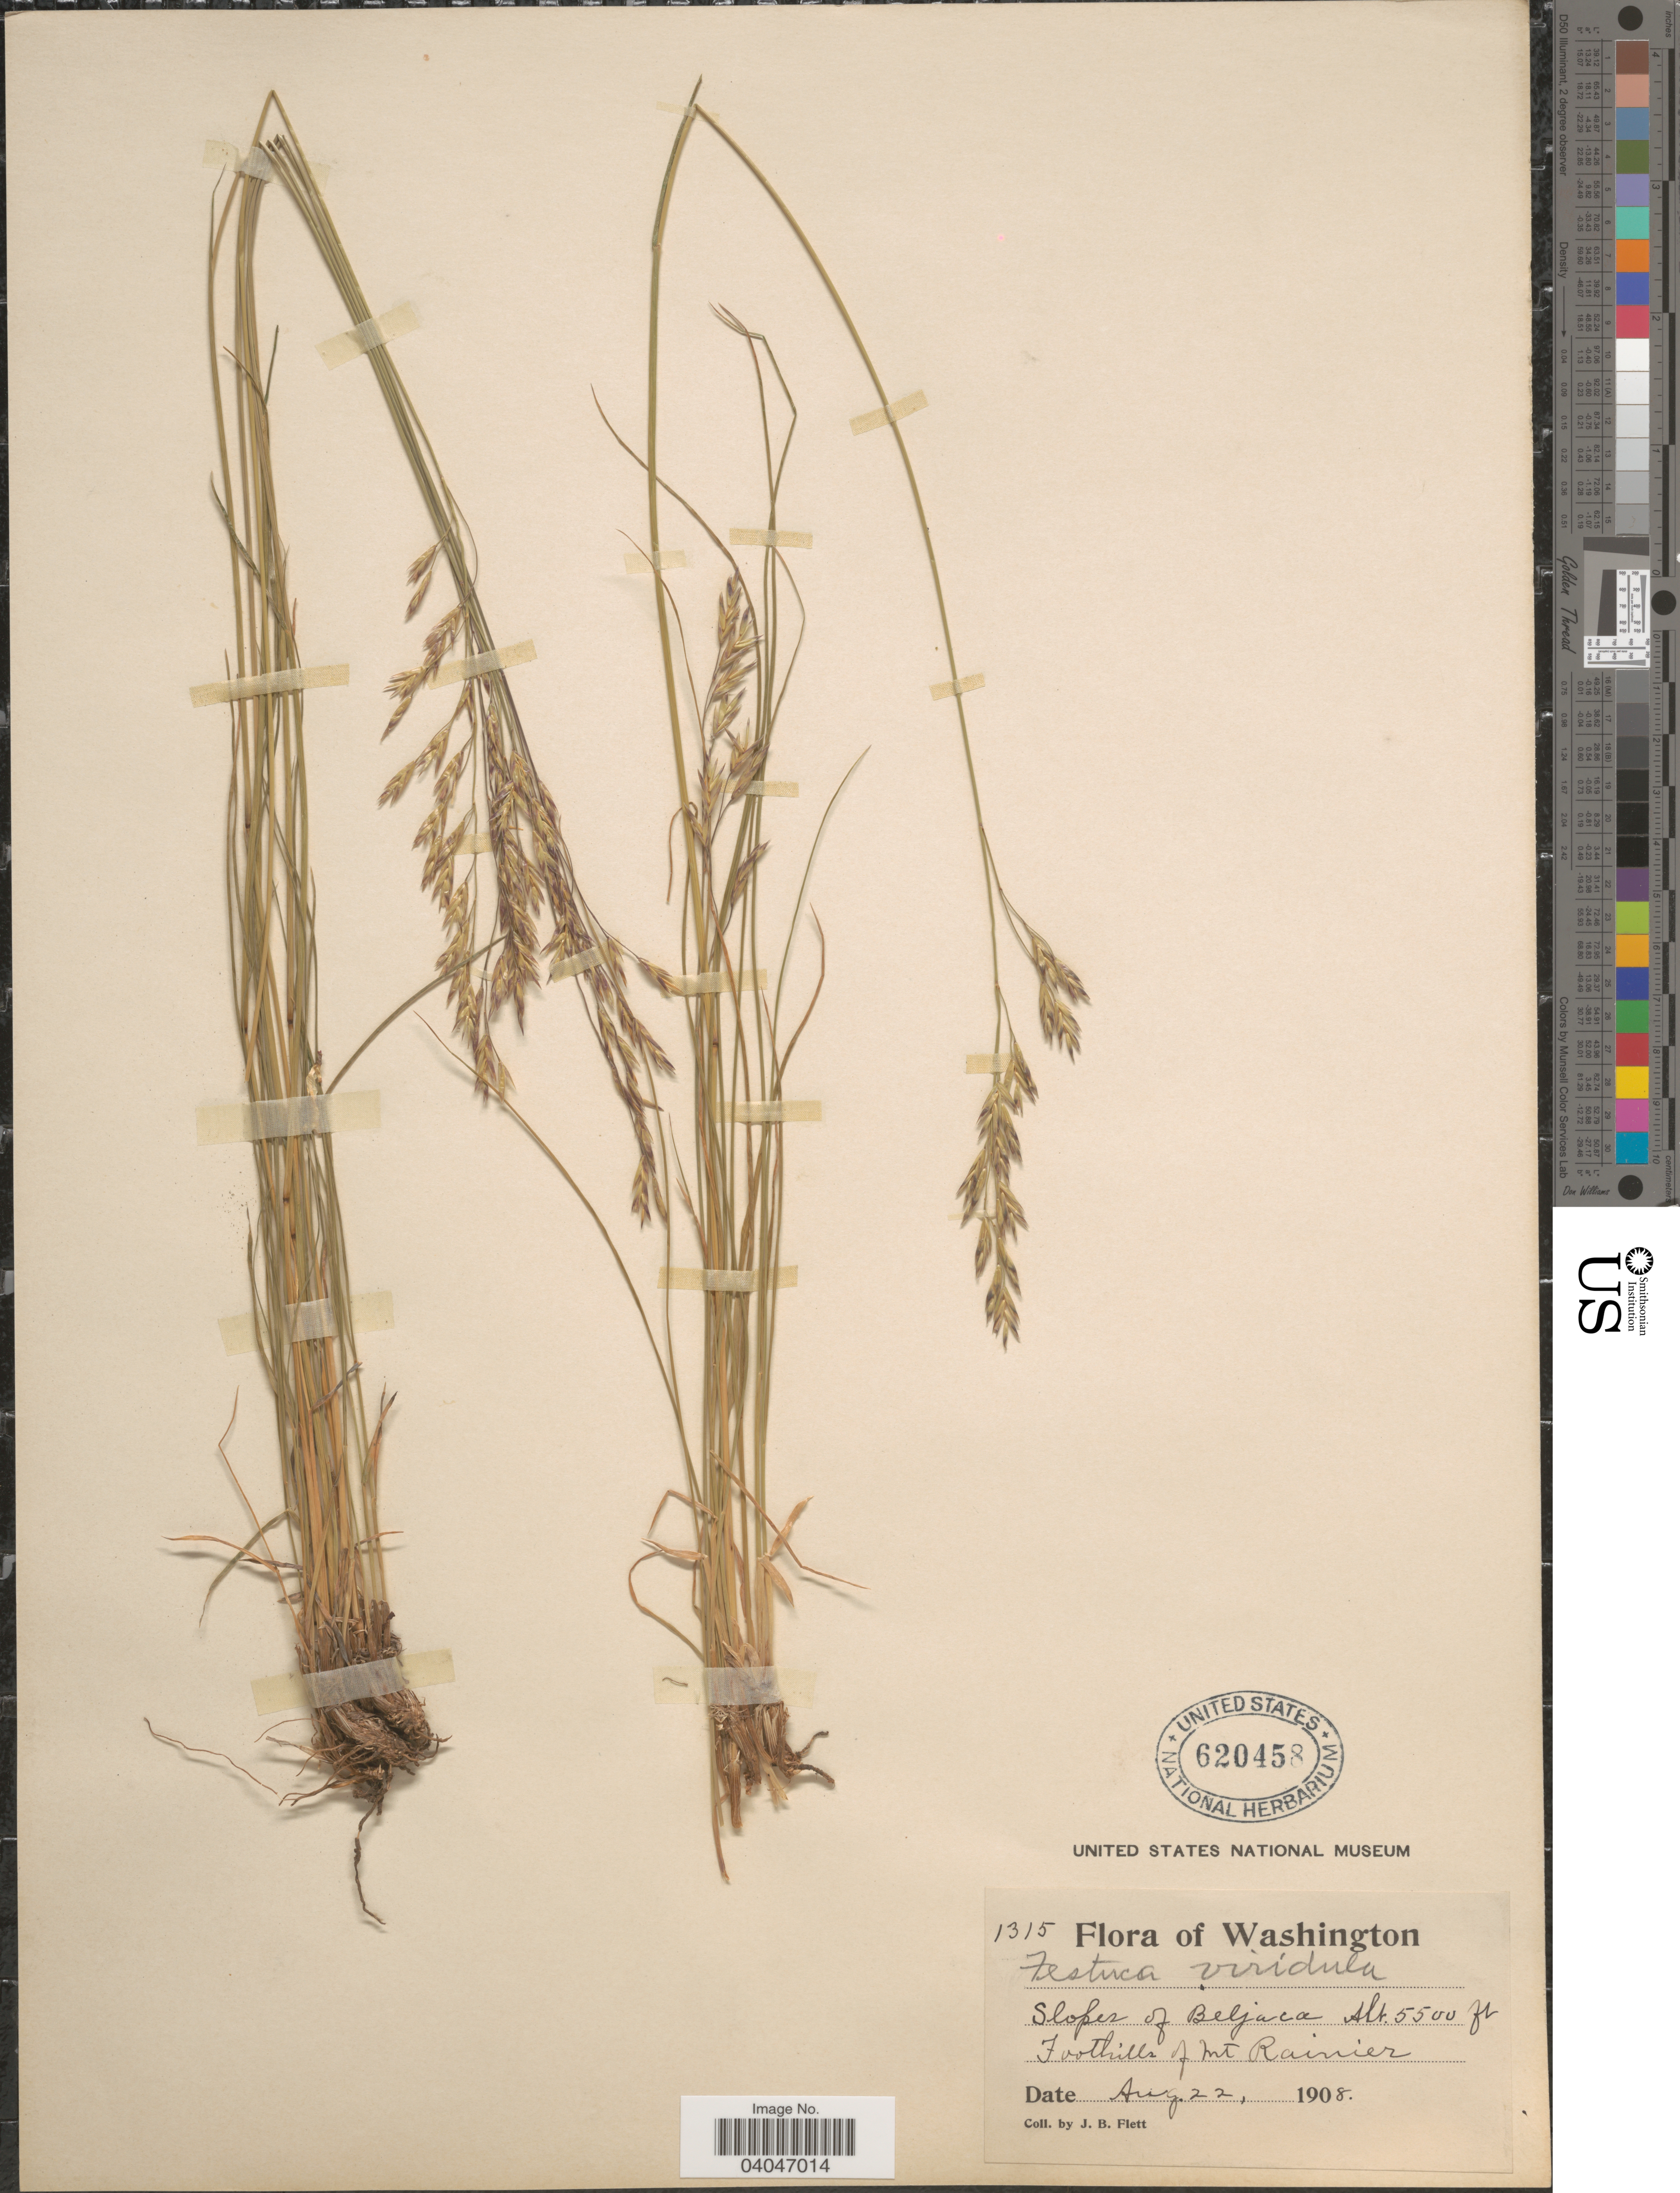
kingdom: Plantae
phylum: Tracheophyta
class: Liliopsida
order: Poales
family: Poaceae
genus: Festuca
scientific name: Festuca viridula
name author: Vasey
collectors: J. Flett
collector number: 1315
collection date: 1908-08-22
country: United States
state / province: Washington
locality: Slopes of Beljaca. Foothills of Mt Rainier.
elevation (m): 1676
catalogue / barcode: US 620458